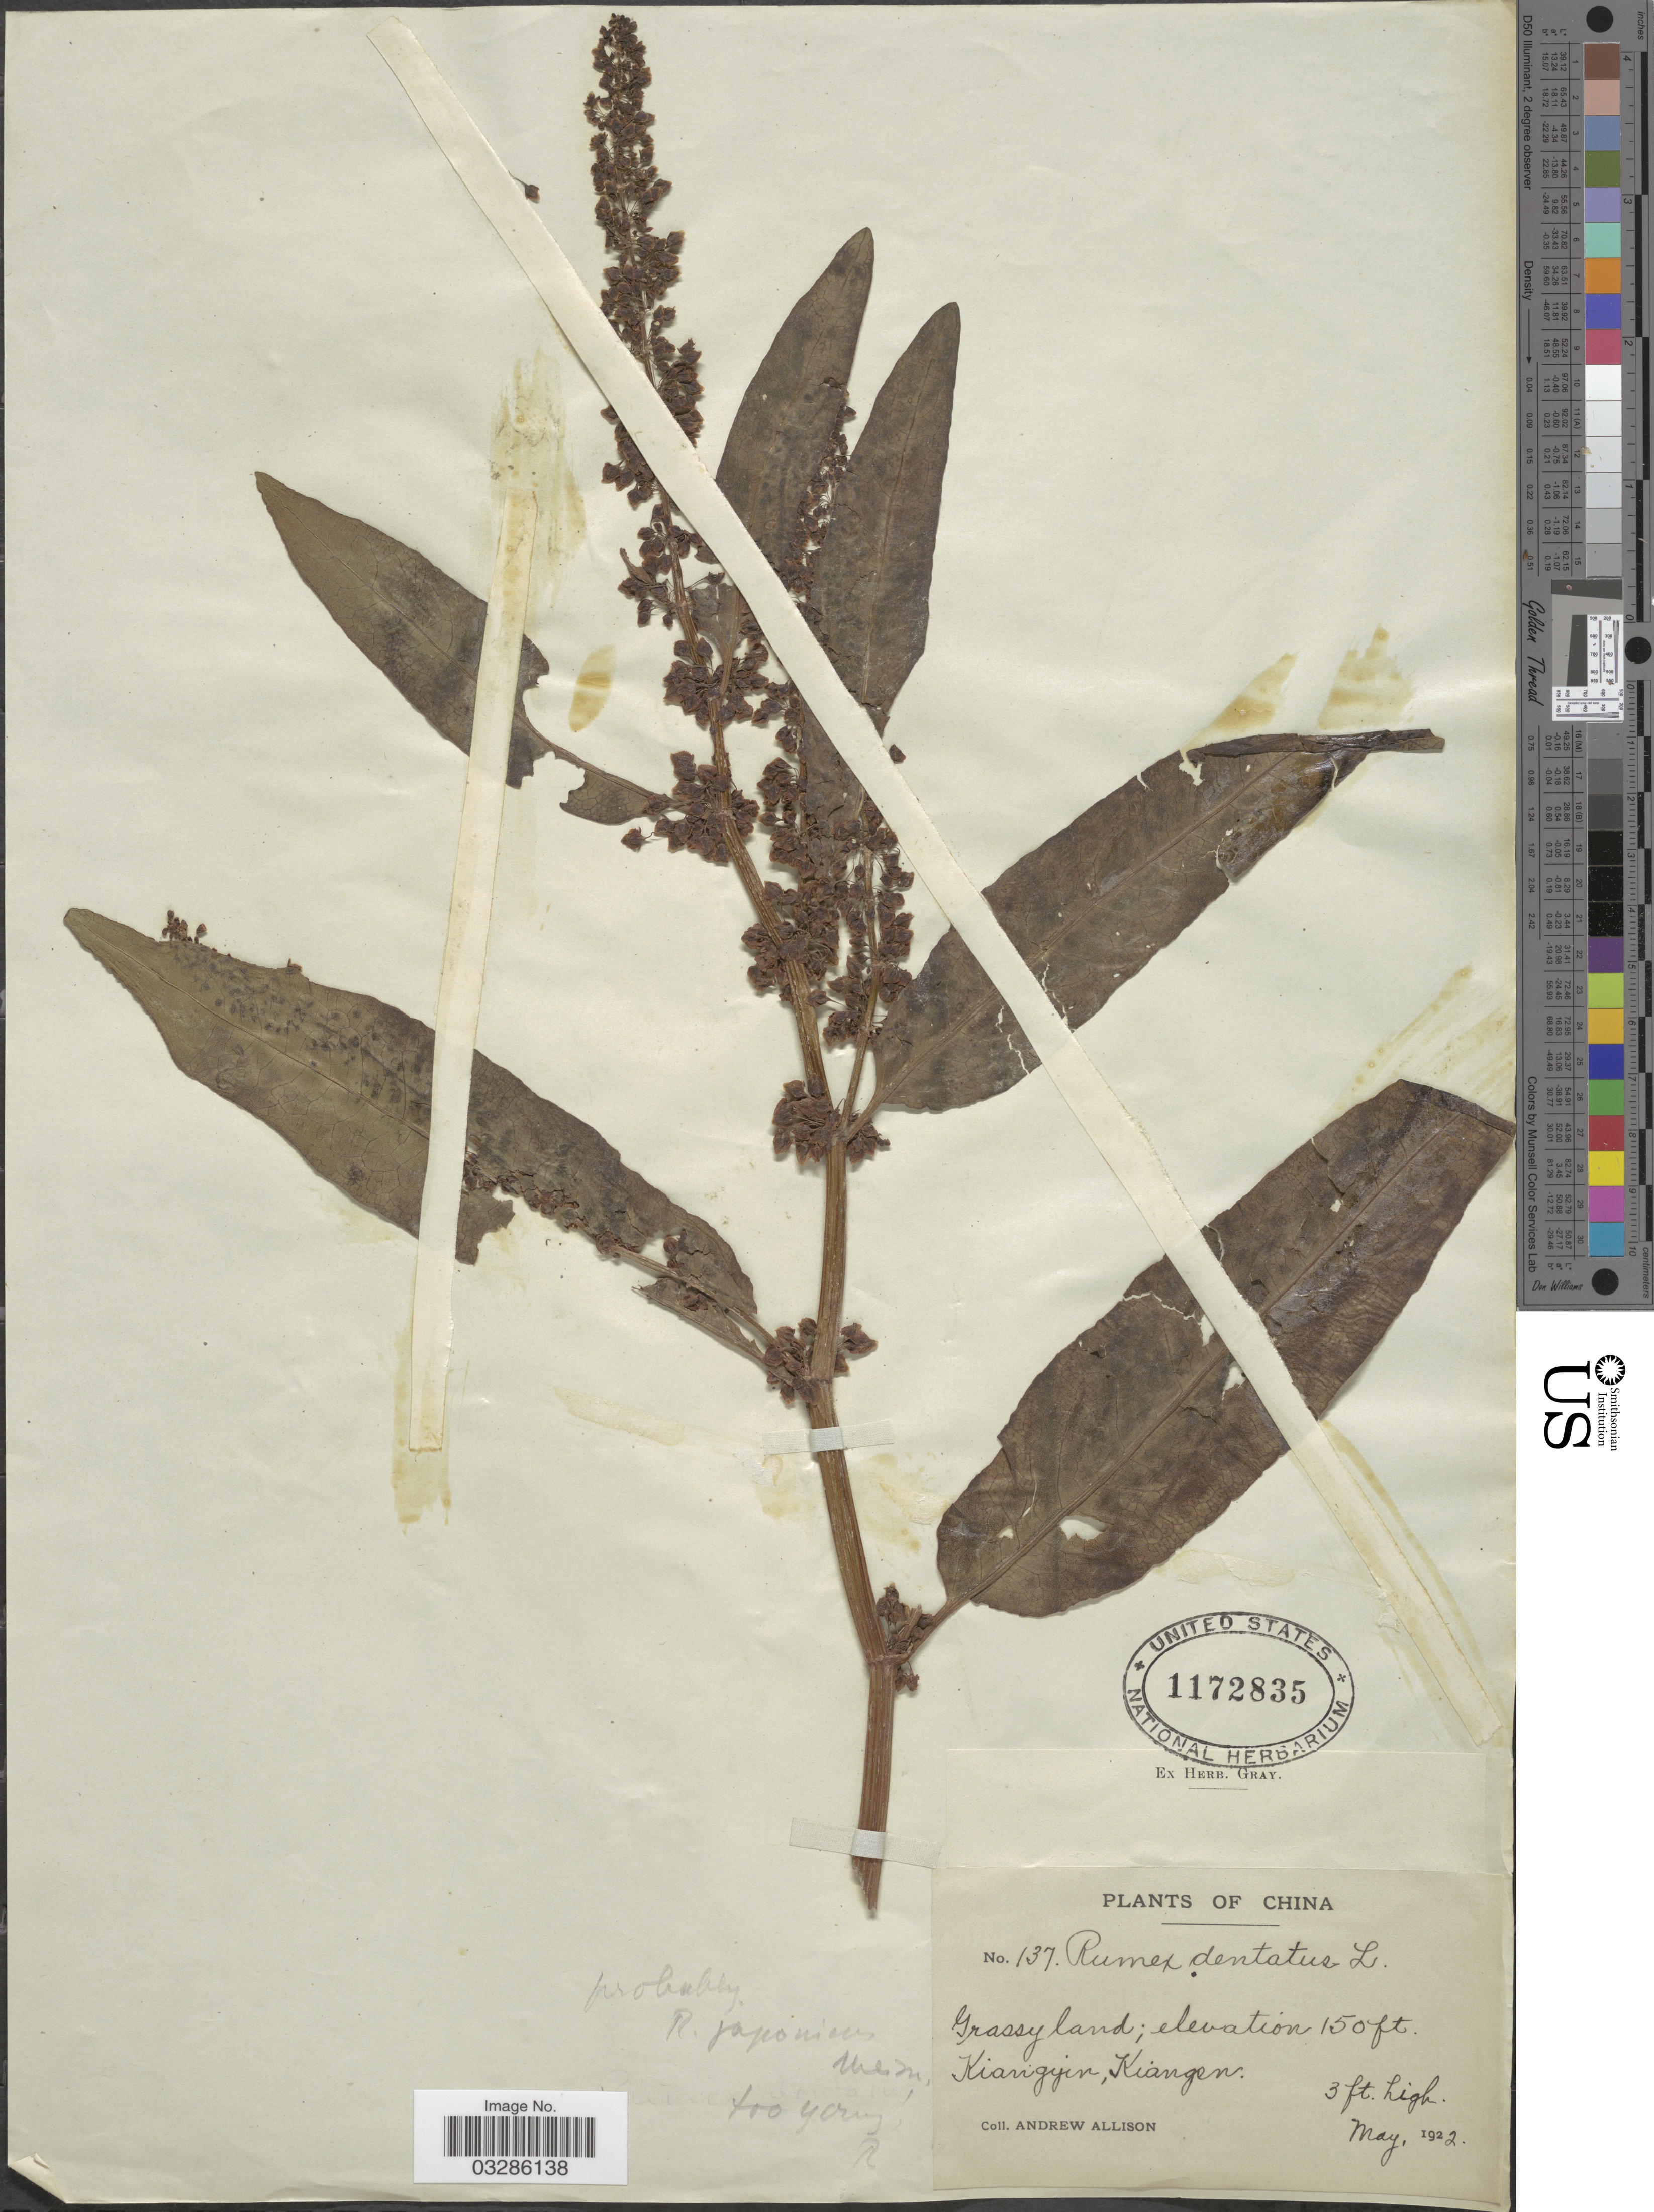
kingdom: Plantae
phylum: Tracheophyta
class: Magnoliopsida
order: Caryophyllales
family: Polygonaceae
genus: Rumex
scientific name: Rumex japonicus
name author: Houtt.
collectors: A. Allison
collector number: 137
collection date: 1922-05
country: China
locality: Grassyland; Kiangyin, Kiangen.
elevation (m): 46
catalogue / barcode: US 1172835